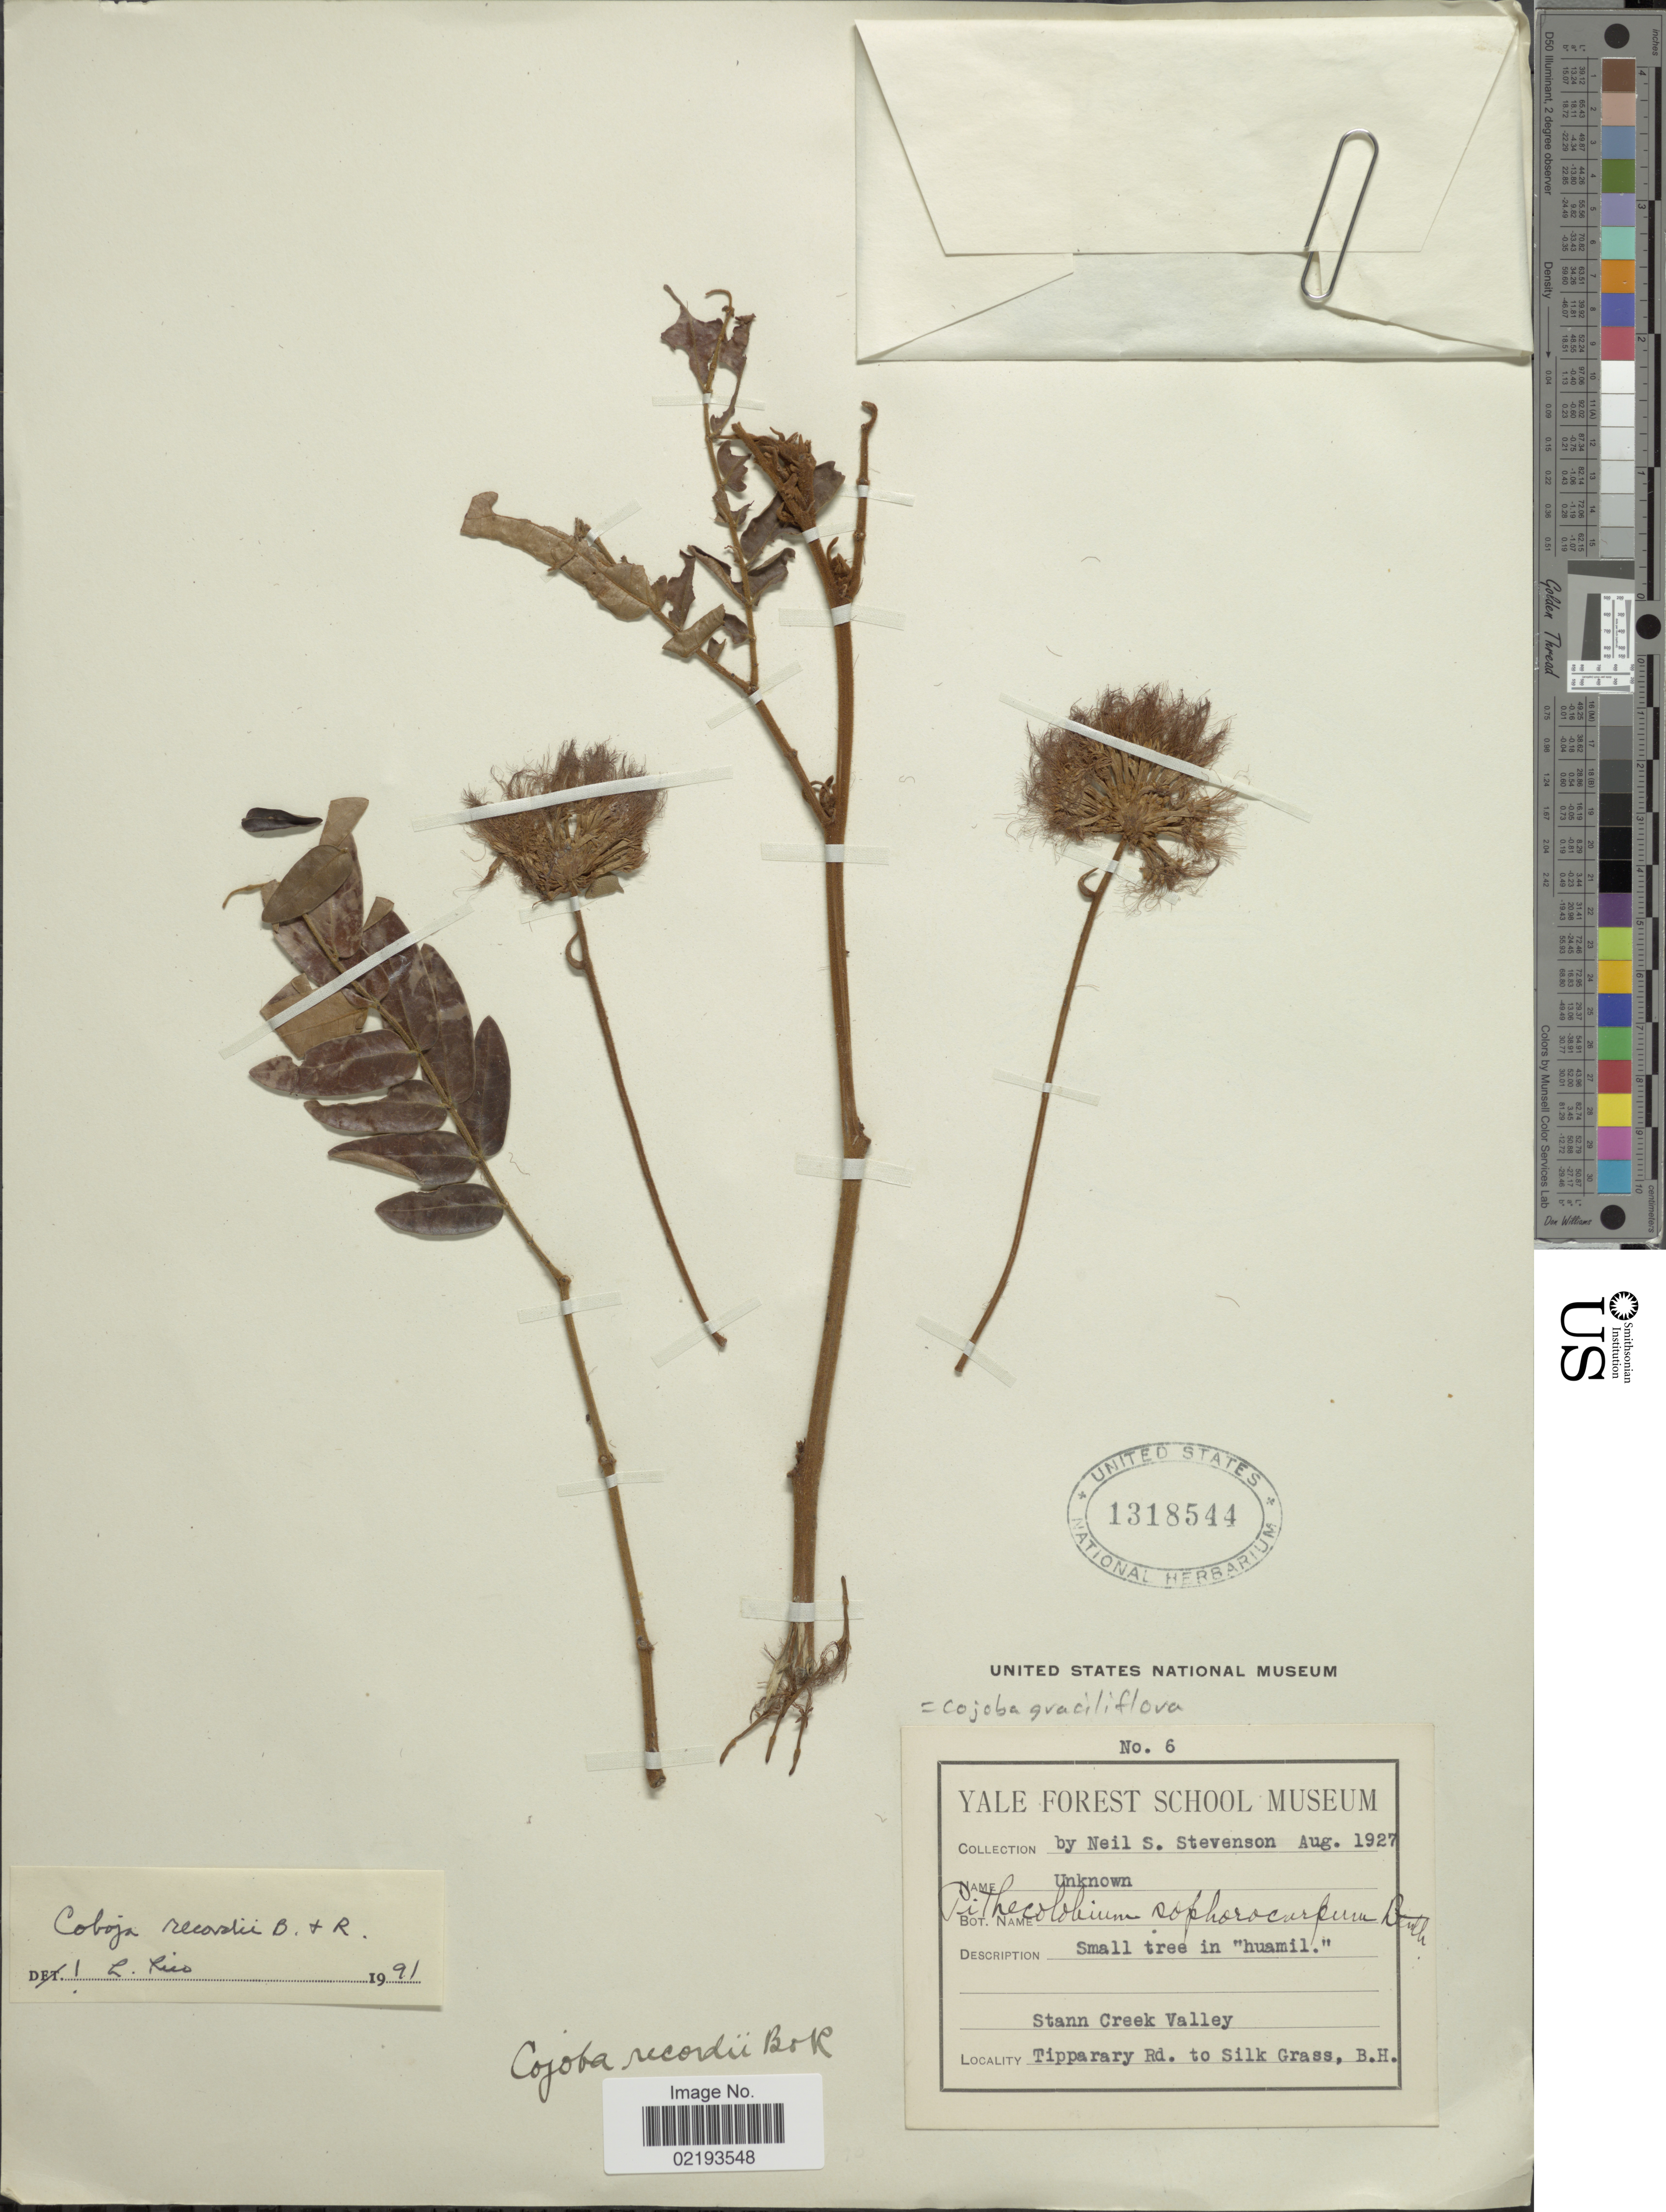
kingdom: Plantae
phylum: Tracheophyta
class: Magnoliopsida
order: Fabales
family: Fabaceae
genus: Cojoba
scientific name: Cojoba graciliflora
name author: (S.F. Blake) Britton & Rose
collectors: N. Stevenson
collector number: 6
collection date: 1927-08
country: Belize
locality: Stann Creek Valley, Tipparary Rd to Silk Grass, B. H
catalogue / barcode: US 1318544